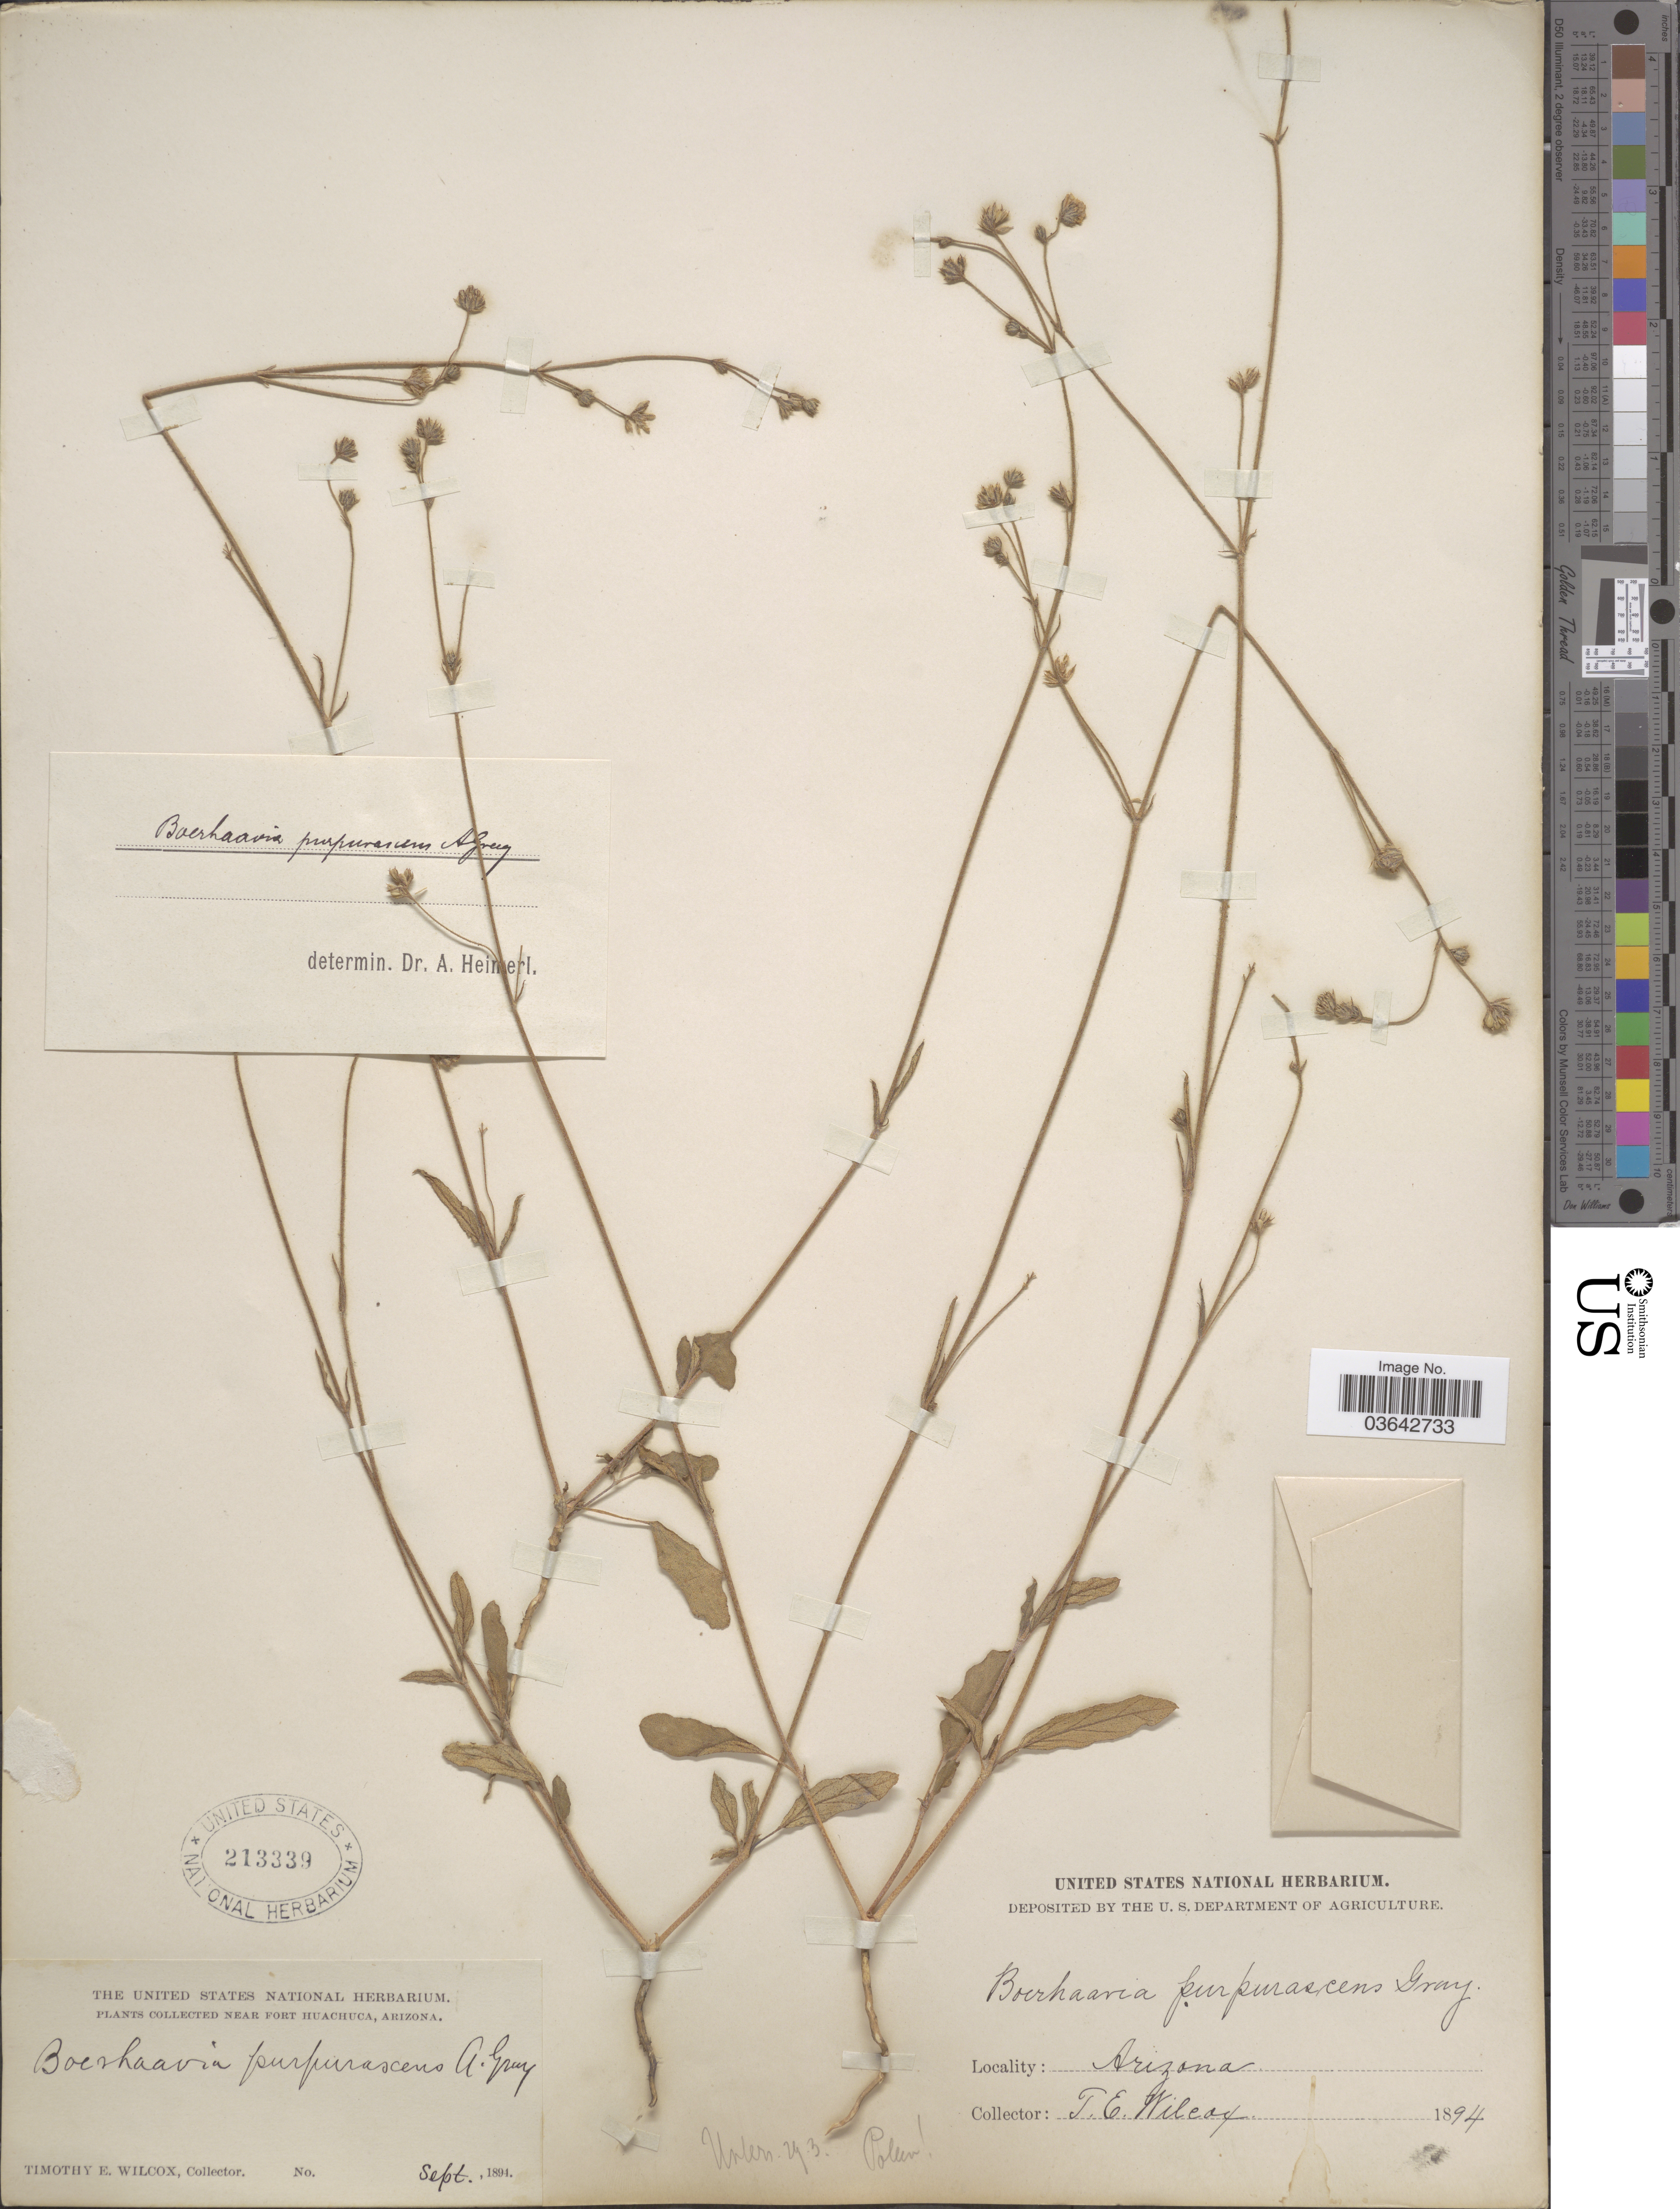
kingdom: Plantae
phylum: Tracheophyta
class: Magnoliopsida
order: Caryophyllales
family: Nyctaginaceae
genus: Boerhavia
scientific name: Boerhavia purpurascens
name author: A. Gray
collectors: T. E. Wilcox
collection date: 1894-09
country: United States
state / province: Arizona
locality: Near Fort Huachuca.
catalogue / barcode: US 213339